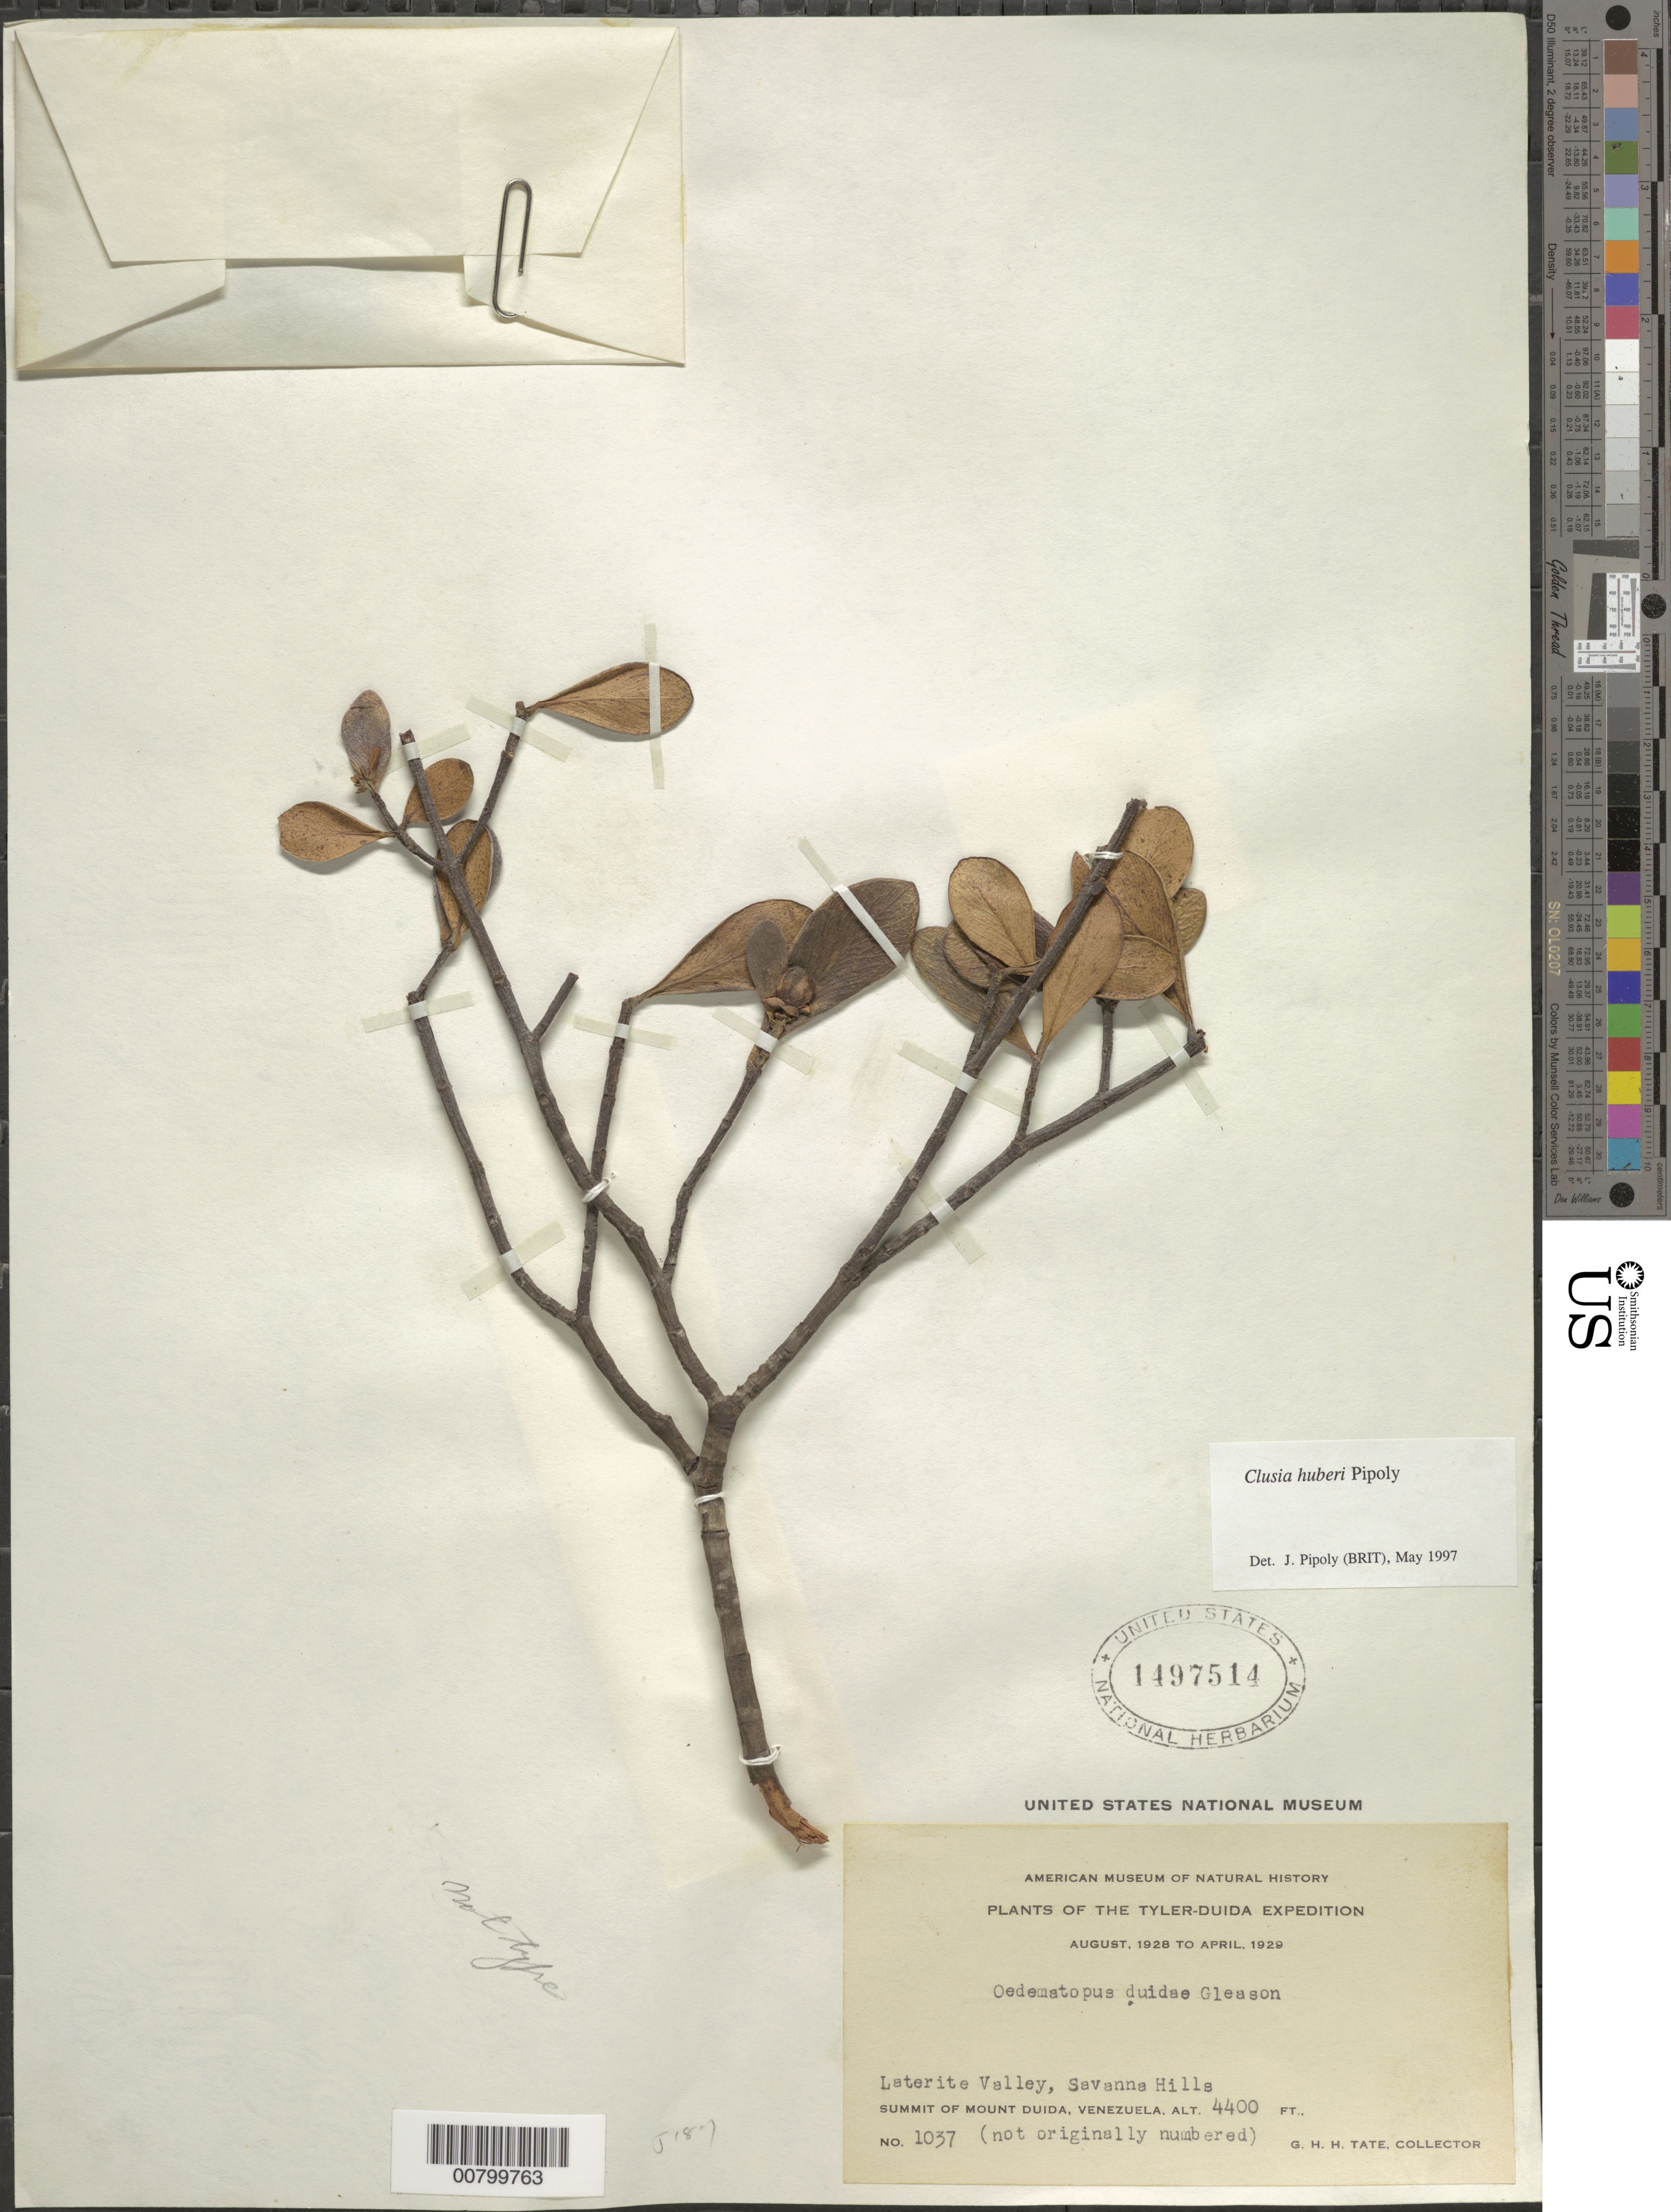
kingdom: Plantae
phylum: Tracheophyta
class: Magnoliopsida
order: Malpighiales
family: Clusiaceae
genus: Clusia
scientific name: Clusia huberi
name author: Pipoly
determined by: Pipoly, J. J., III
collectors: G. H. H.Tate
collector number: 1037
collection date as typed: Aug-28 to Apr-29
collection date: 1928-08/1929-04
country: Venezuela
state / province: Amazonas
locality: Mount Duida, summit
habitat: Laterite Valley, Savanna hills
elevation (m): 1341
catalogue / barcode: US 1497514